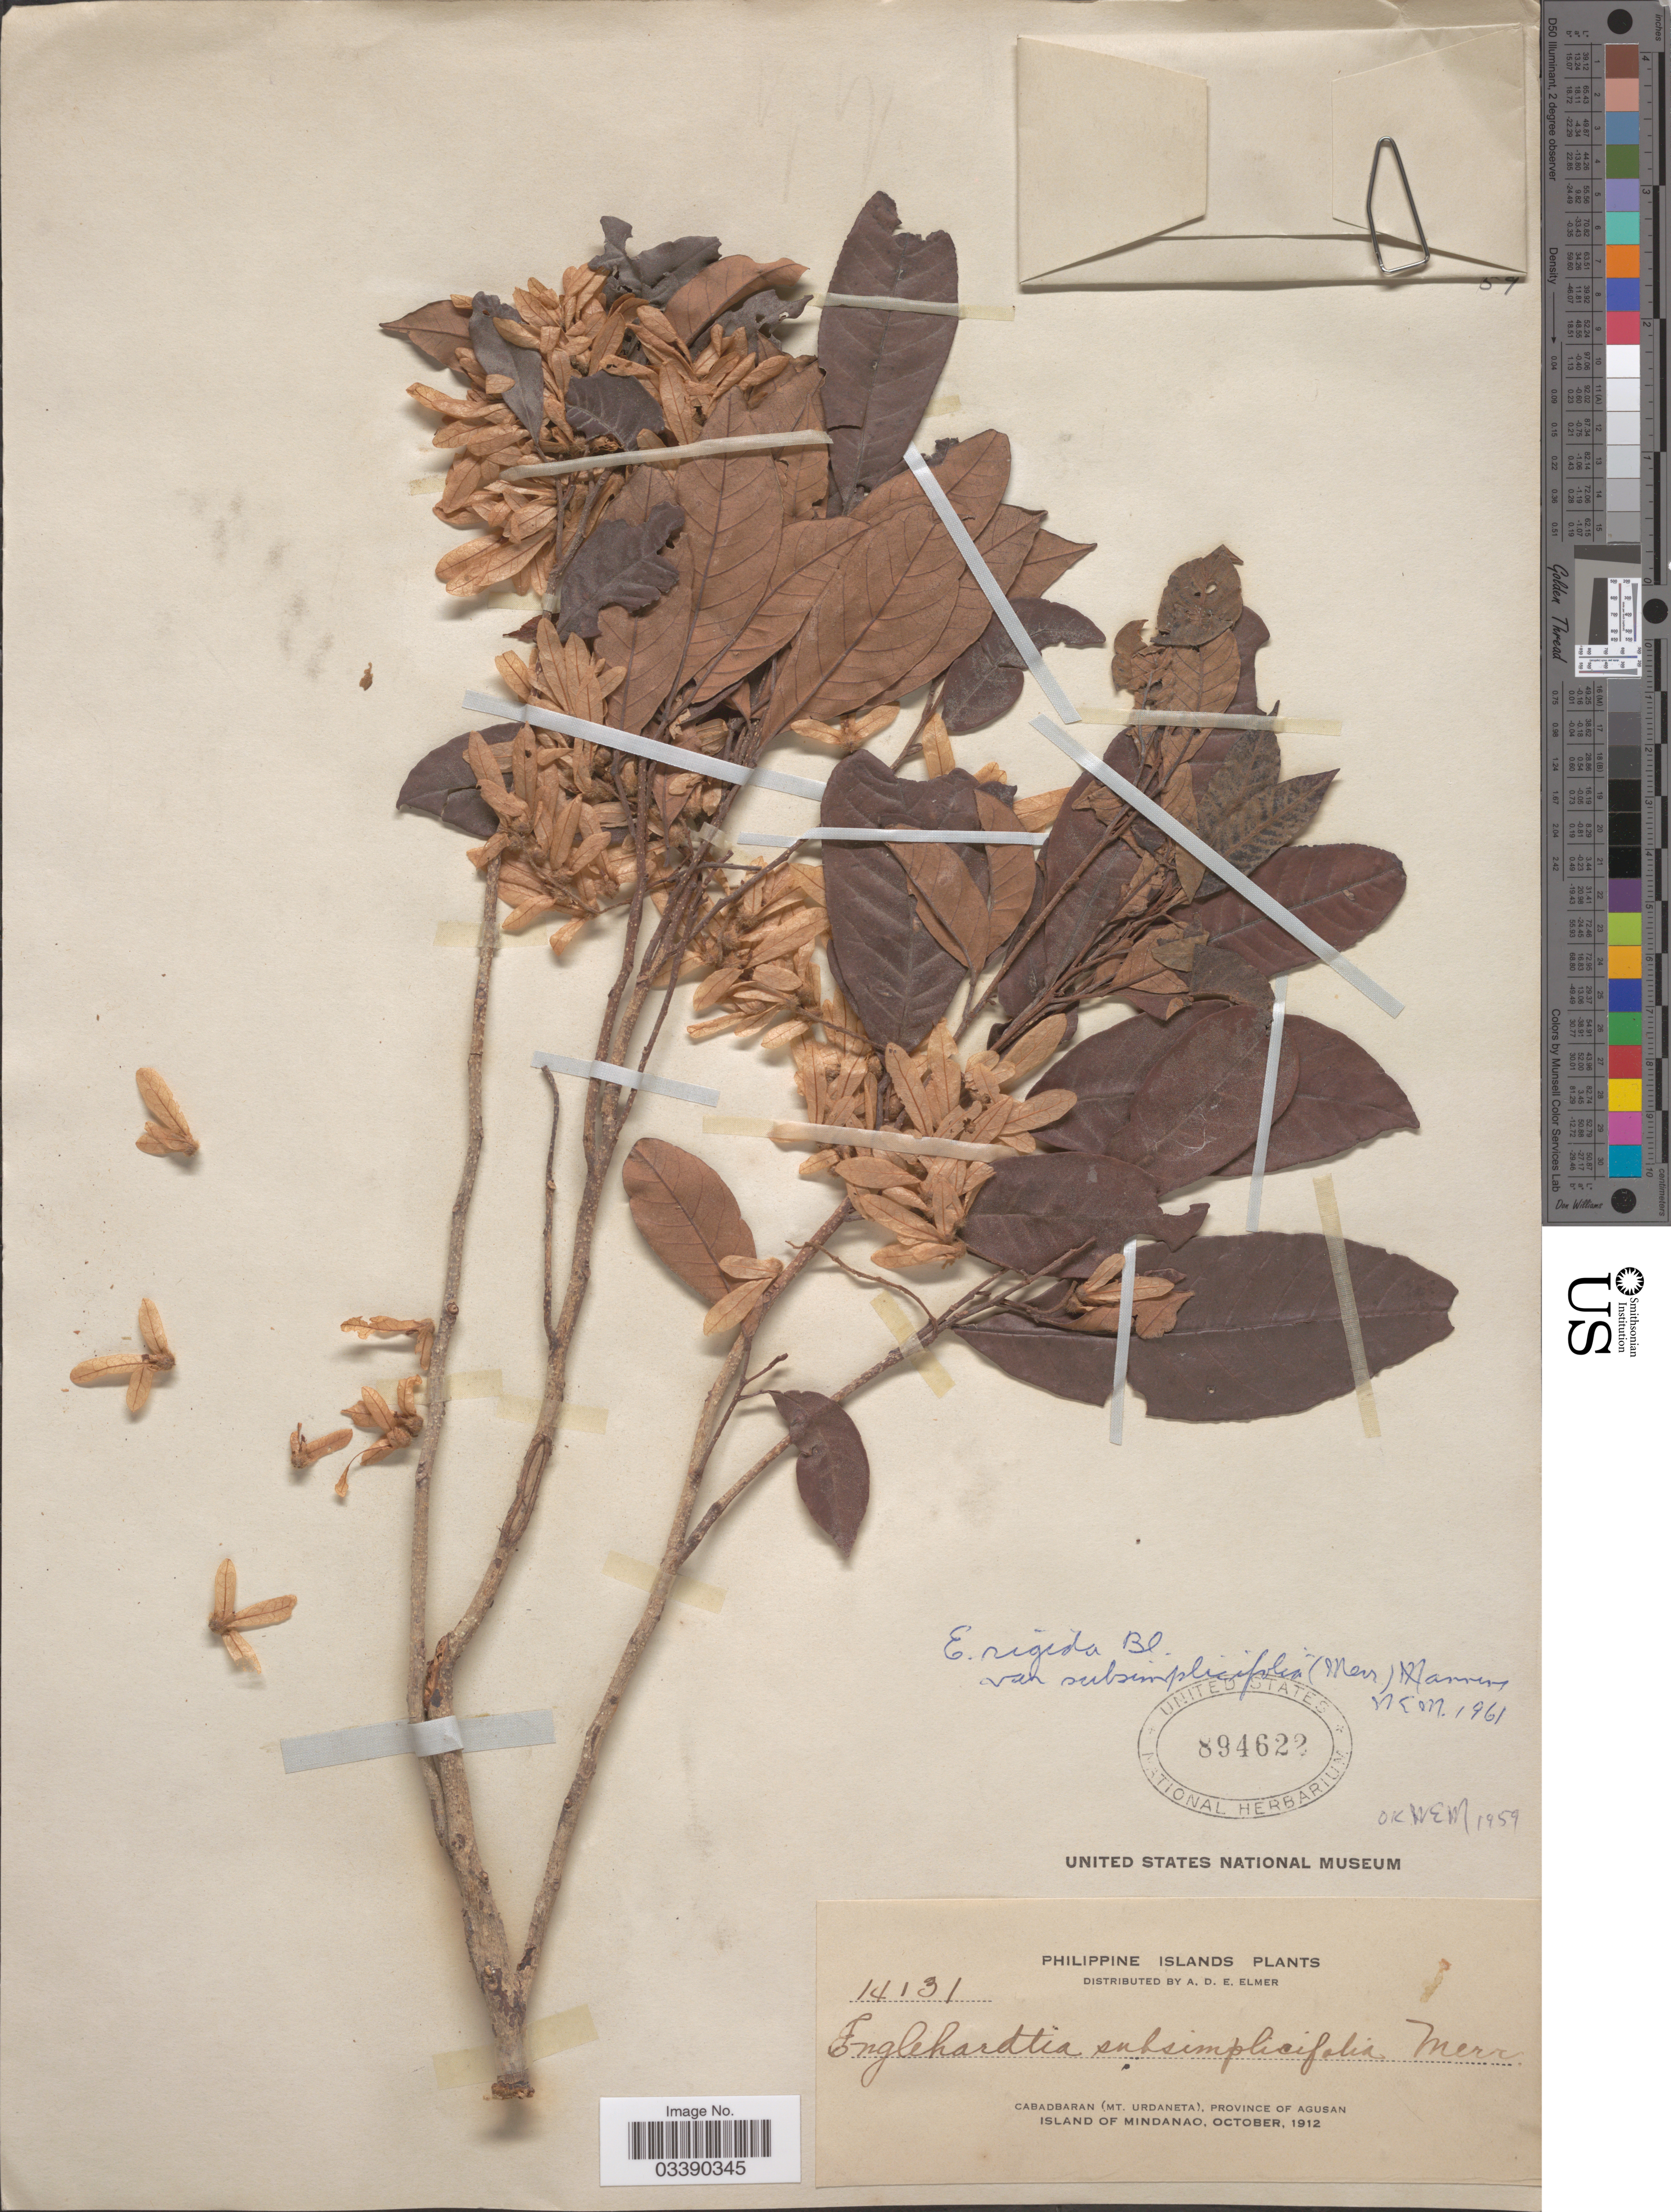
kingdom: Plantae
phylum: Tracheophyta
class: Magnoliopsida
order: Fagales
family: Juglandaceae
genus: Engelhardia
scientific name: Engelhardia rigida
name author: Blume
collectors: A. D. E. Elmer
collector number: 14131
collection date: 1912-10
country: Philippines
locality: Cabadbaran (Mt. Urdaneta), Province of Agusan. Island of Mindanao.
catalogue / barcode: US 894622